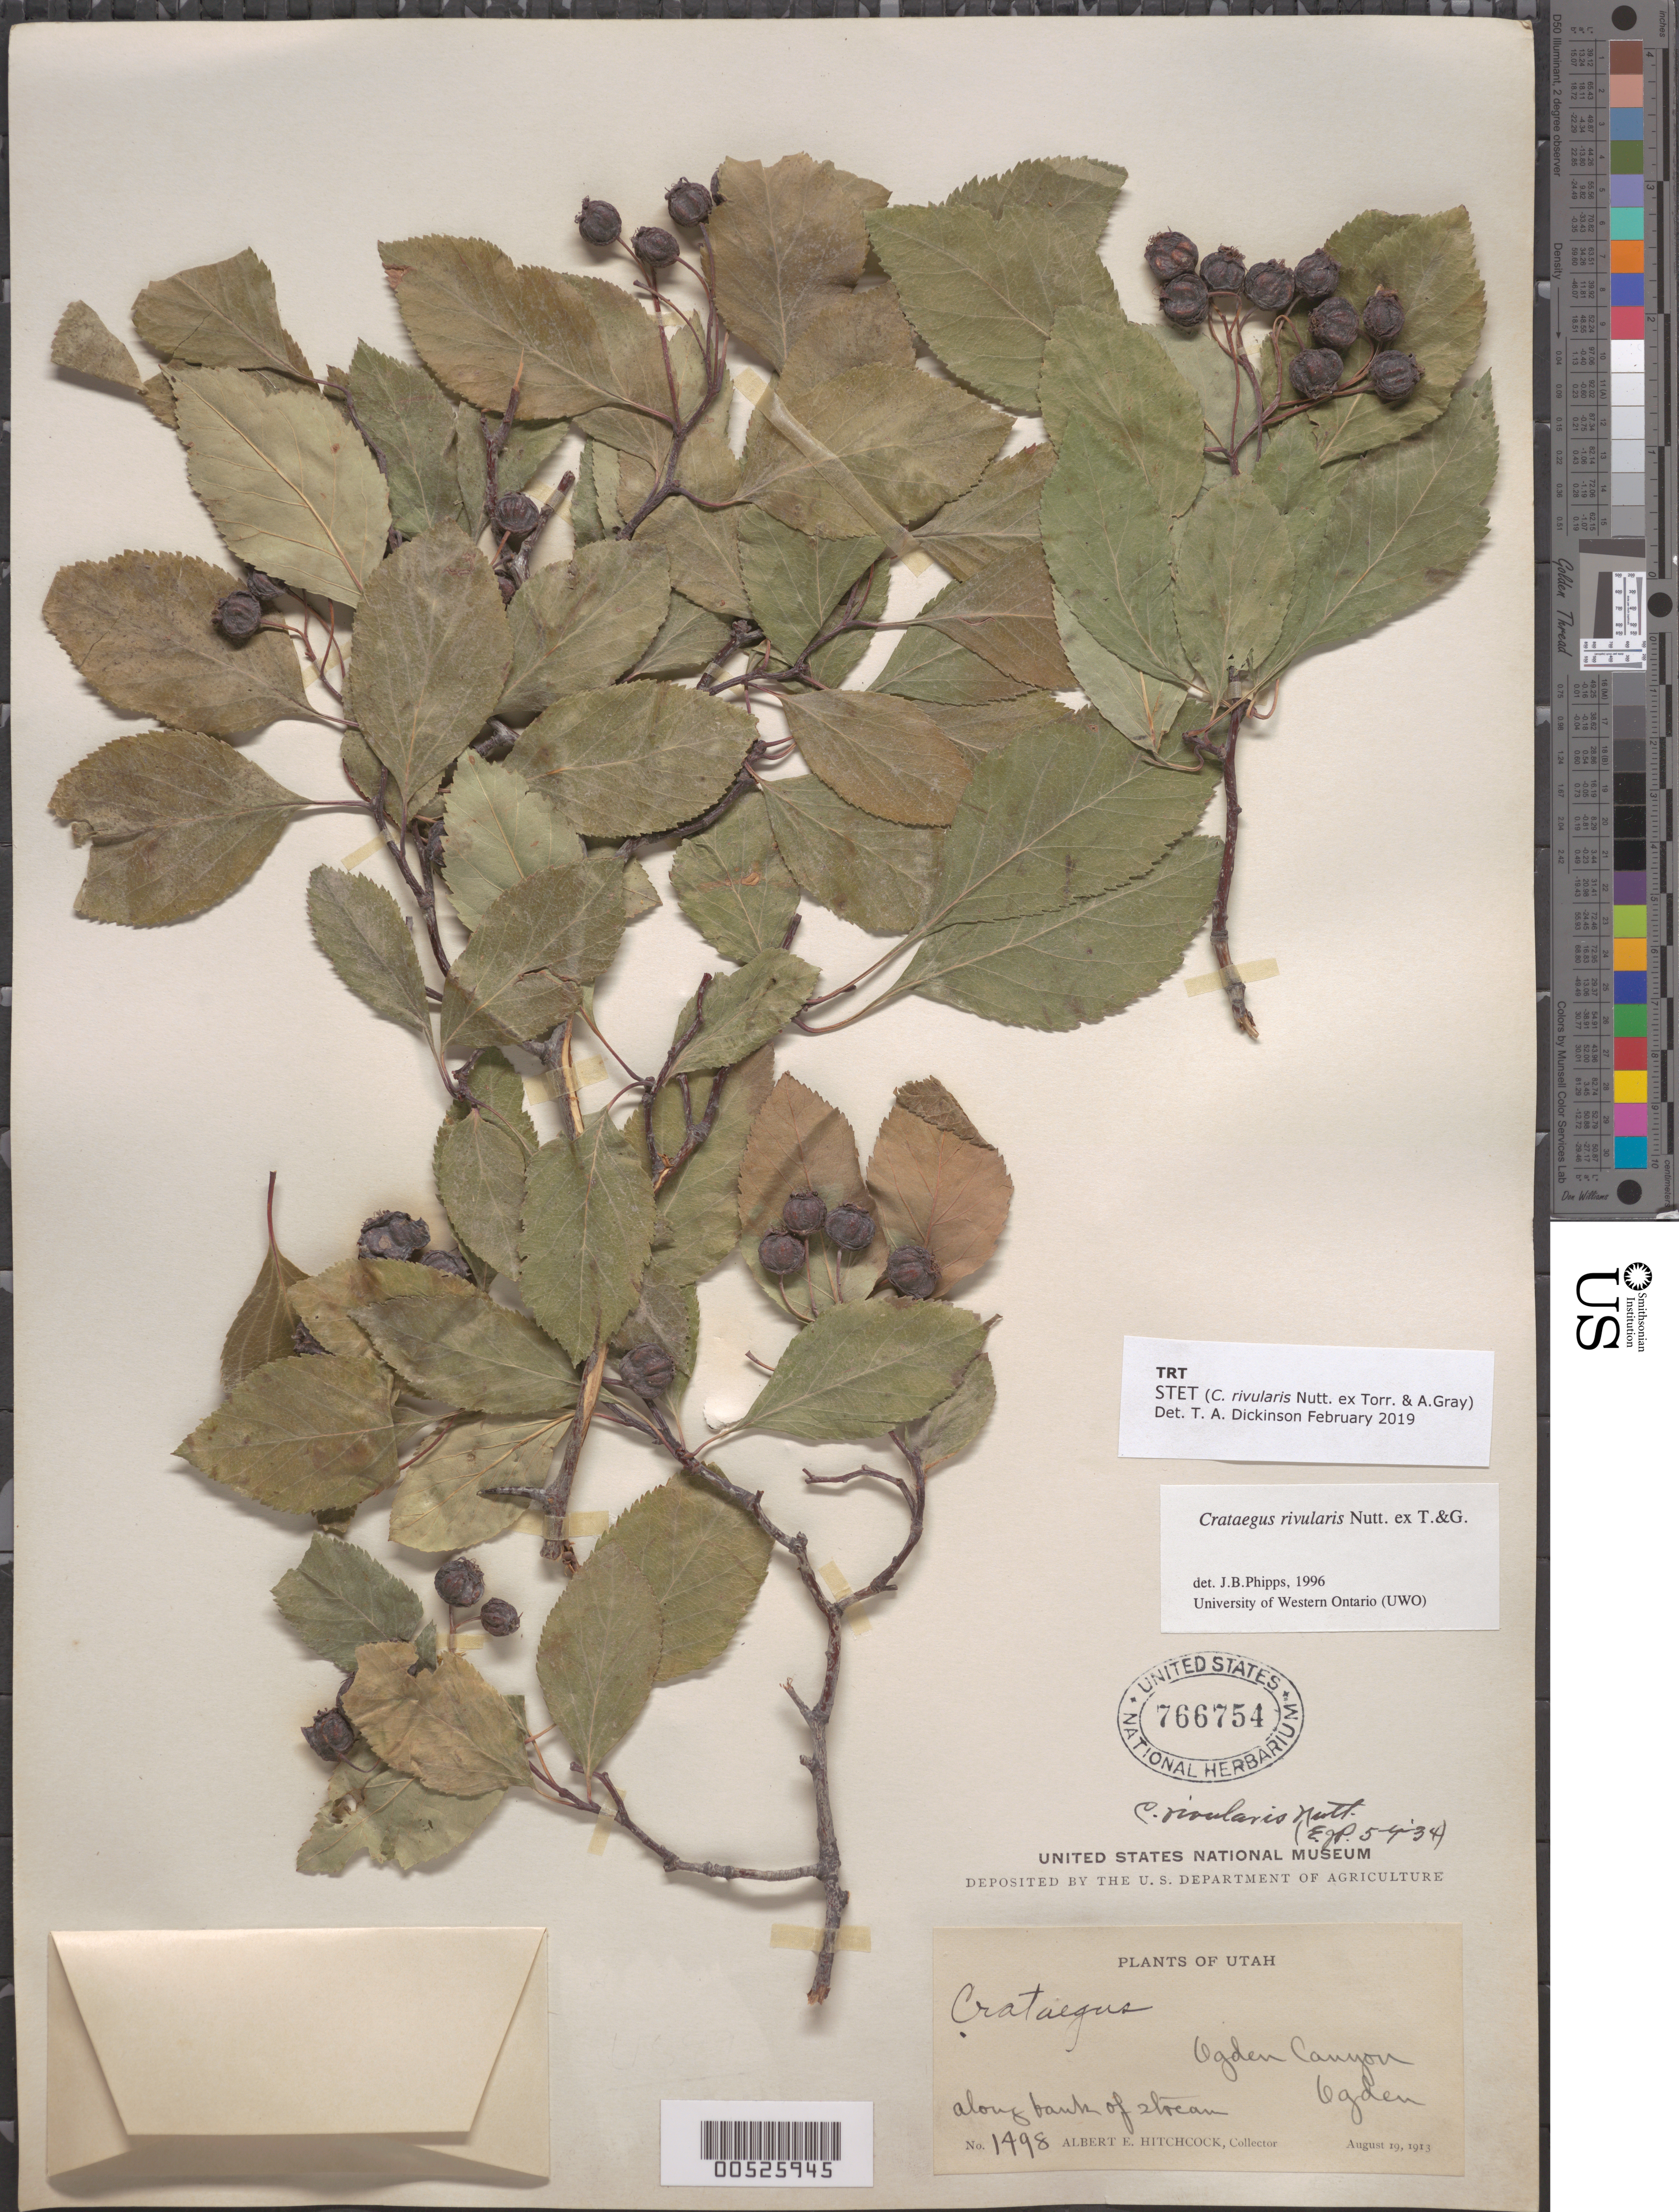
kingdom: Plantae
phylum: Tracheophyta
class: Magnoliopsida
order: Rosales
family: Rosaceae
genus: Crataegus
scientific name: Crataegus rivularis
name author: Nutt.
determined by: Phipps, James B., (UWO), University of Western Ontario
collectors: A. S. Hitchcock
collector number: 1498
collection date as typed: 19 Aug 1913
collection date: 1913-08-19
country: United States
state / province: Utah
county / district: Weber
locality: Ogden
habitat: along bank of stream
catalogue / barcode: US 766754